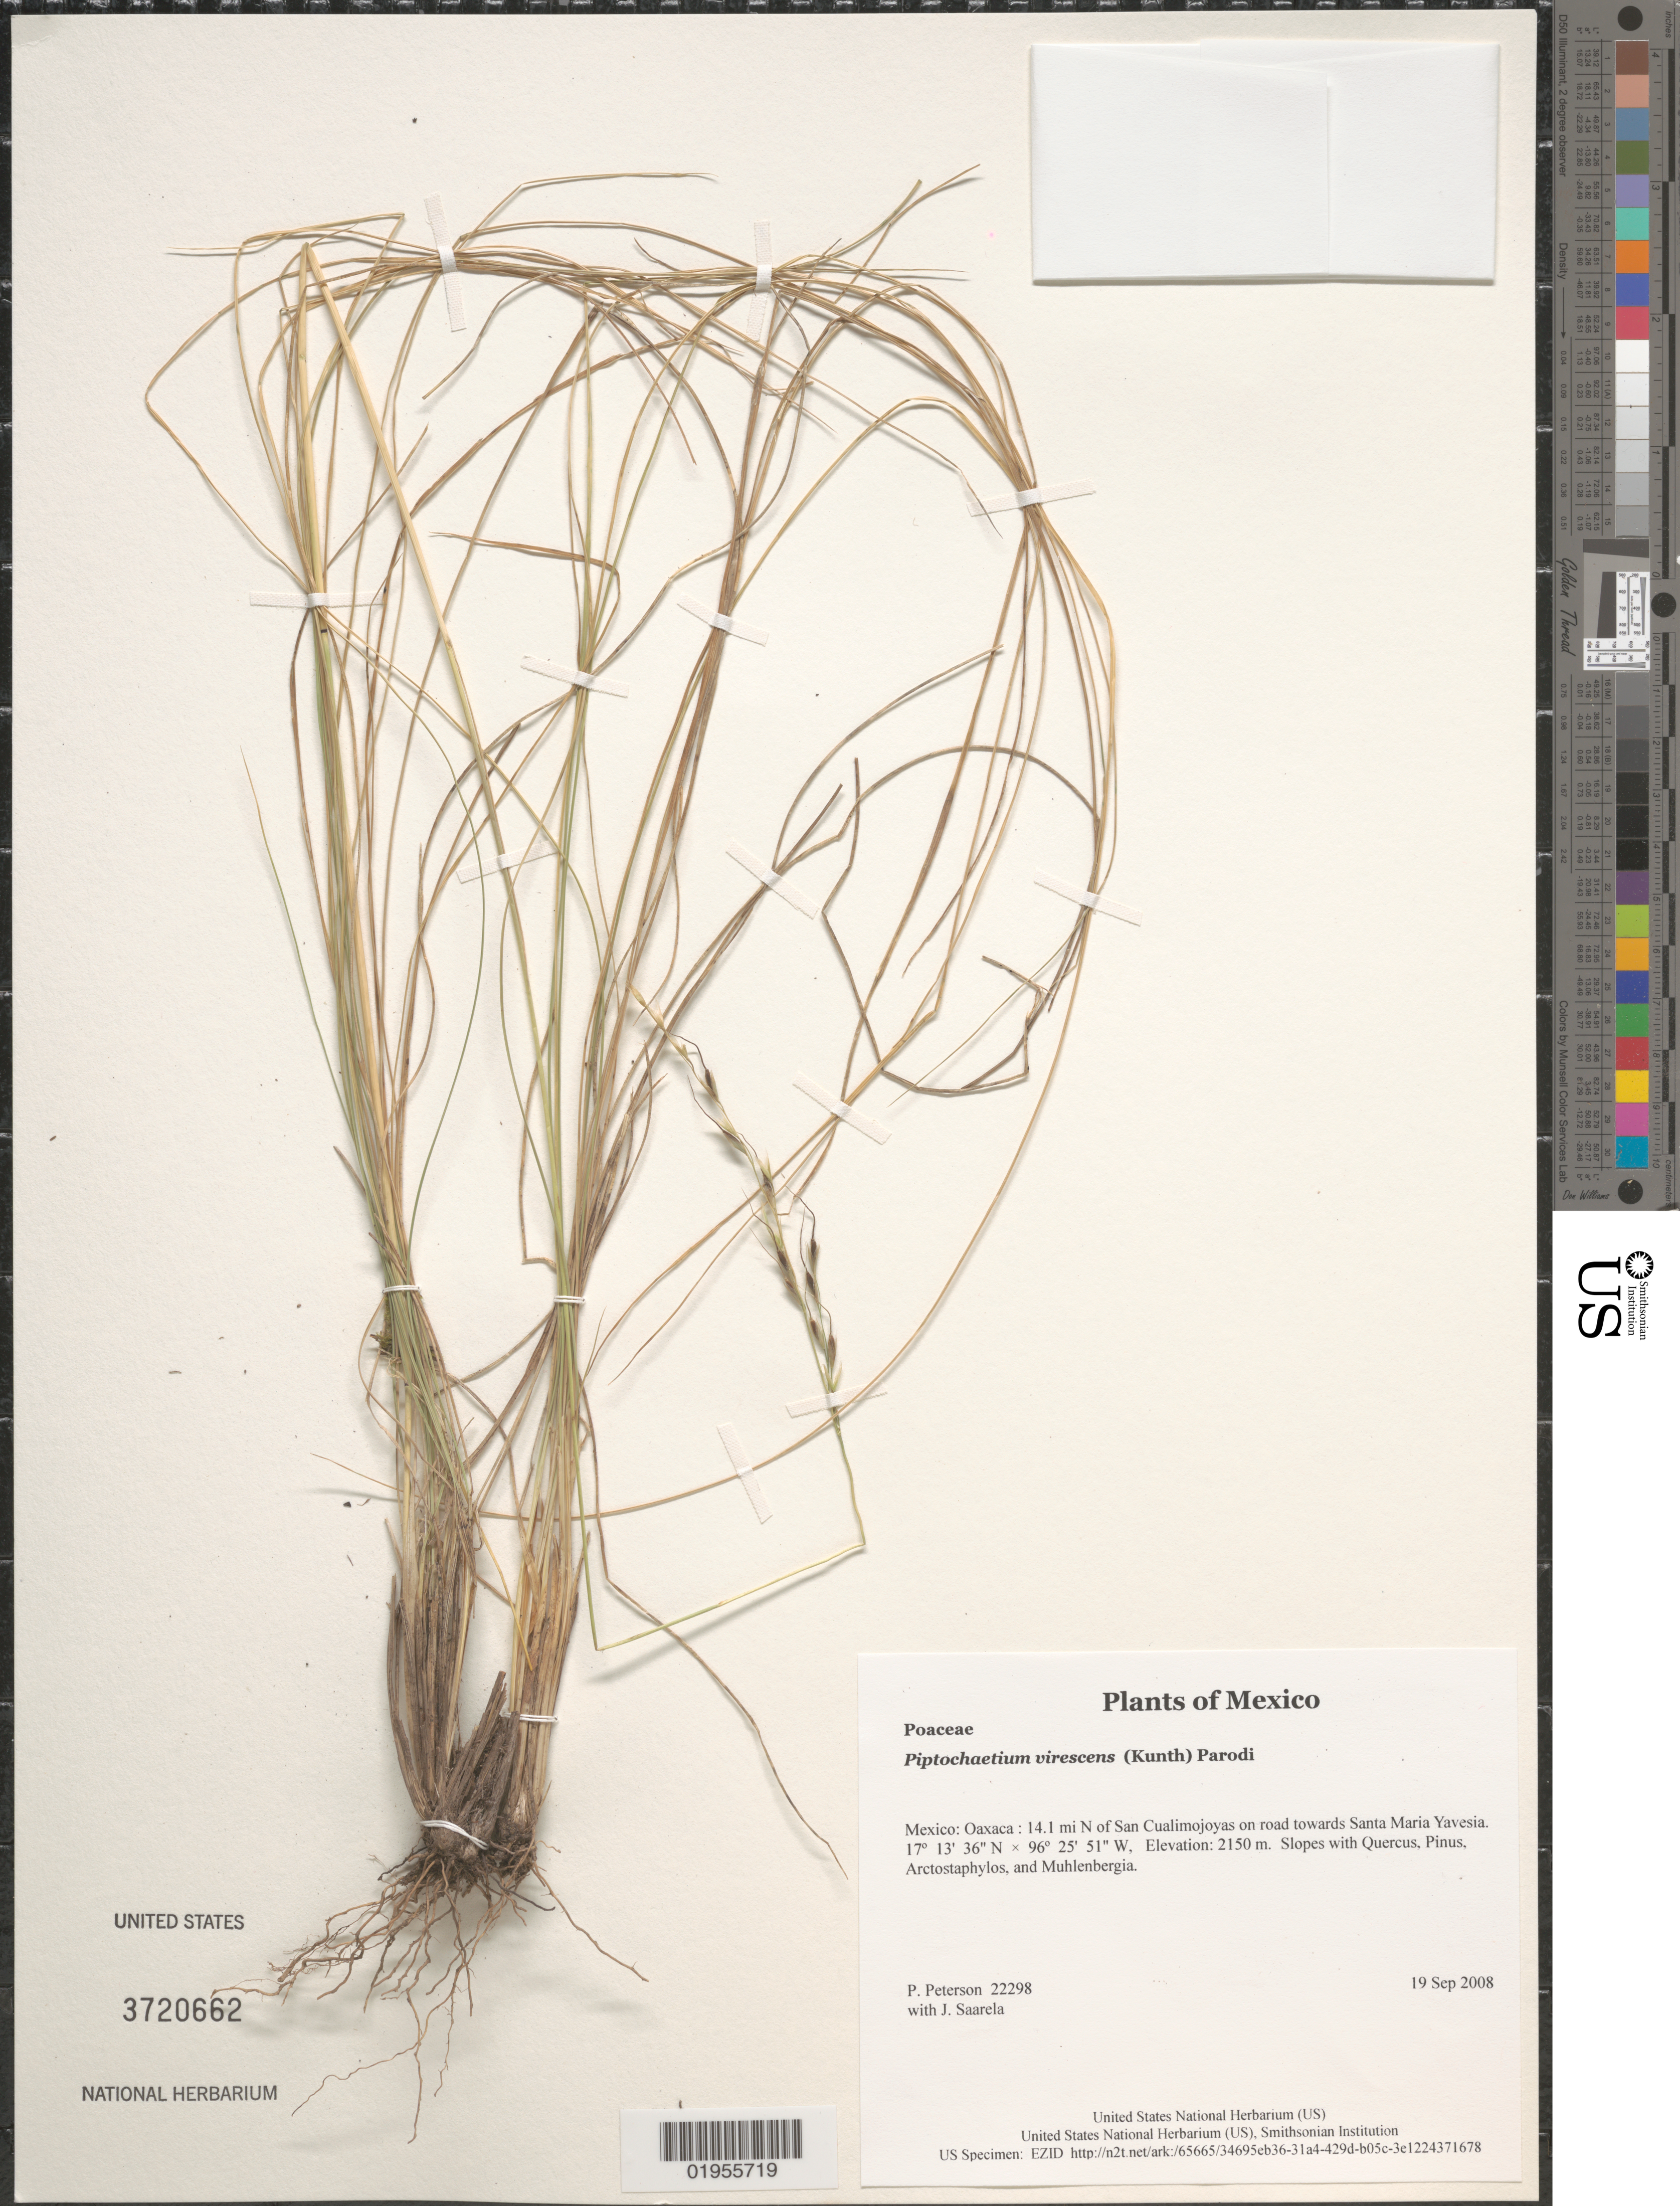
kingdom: Plantae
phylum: Tracheophyta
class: Liliopsida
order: Poales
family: Poaceae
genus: Piptochaetium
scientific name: Piptochaetium virescens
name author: (Kunth) Parodi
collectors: P. M. Peterson & J. Saarela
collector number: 22298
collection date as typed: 19 Sep 2008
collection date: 2008-09-19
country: Mexico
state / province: Oaxaca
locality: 14.1 mi N of San Cualimojoyas on road towards Santa Maria Yavesia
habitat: Slopes with Quercus, Pinus, Arctostaphylos, and Muhlenbergia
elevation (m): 2150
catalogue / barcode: US 3720662